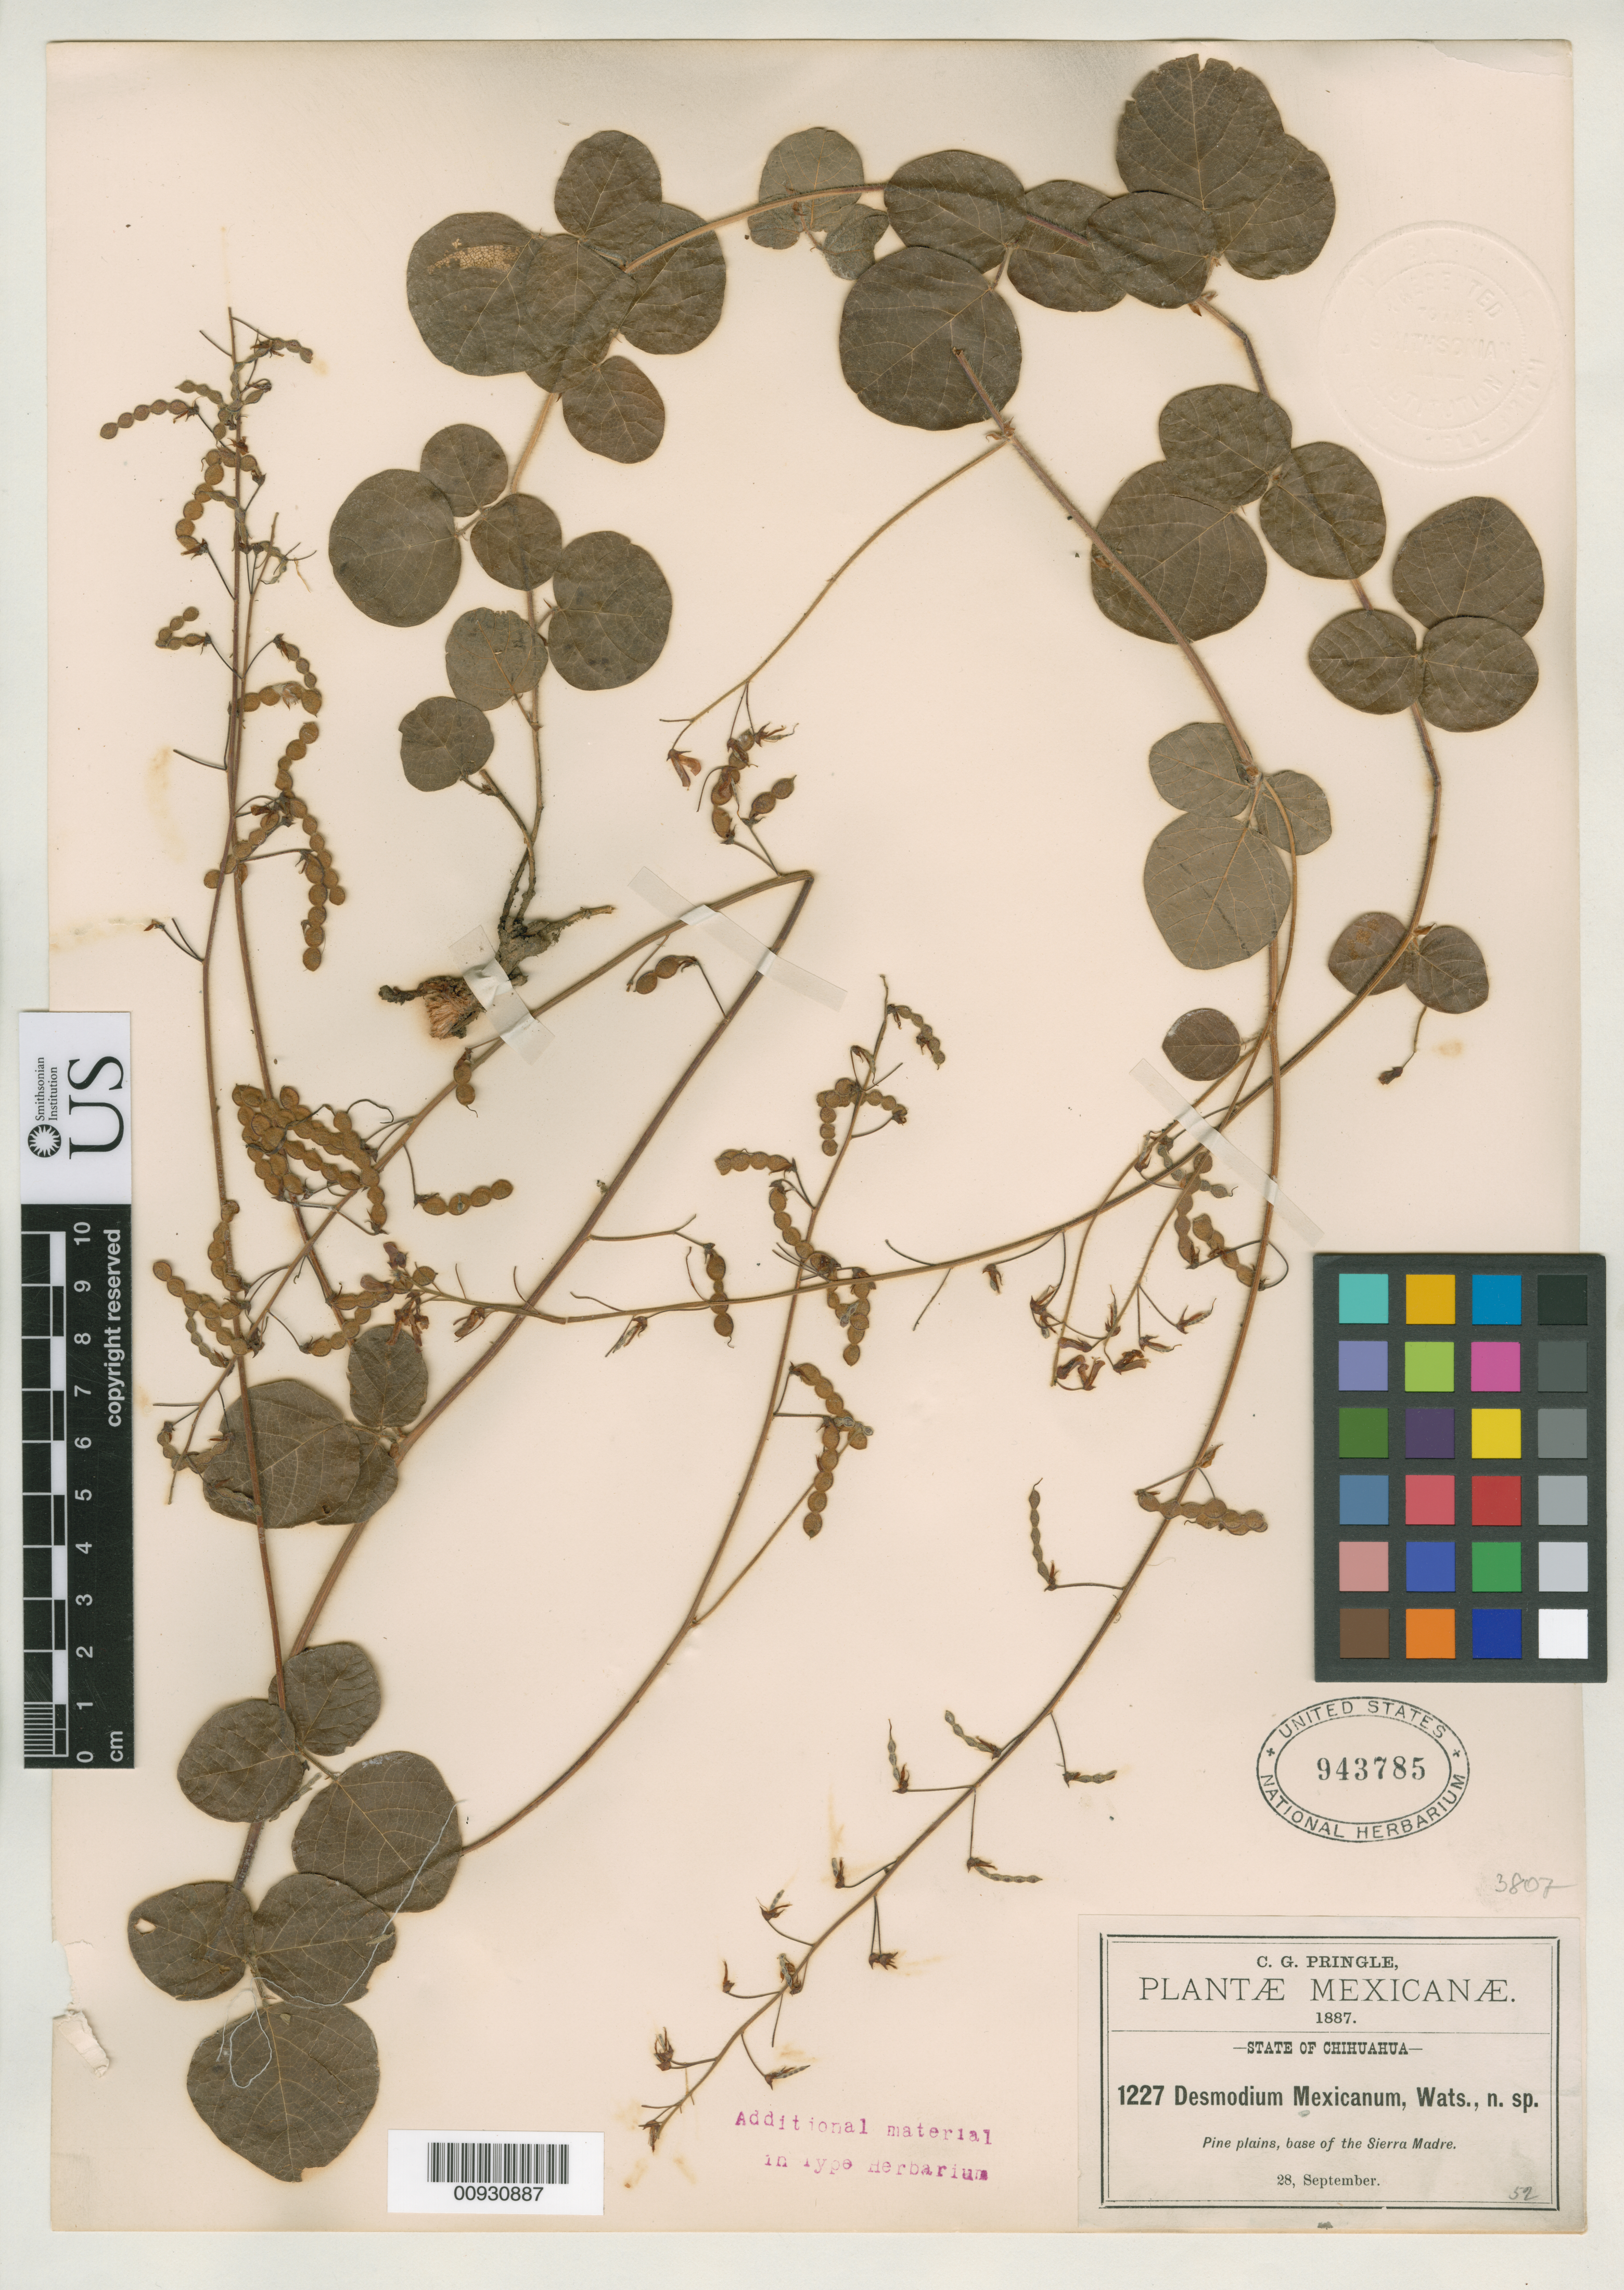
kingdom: Plantae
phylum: Tracheophyta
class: Magnoliopsida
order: Fabales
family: Fabaceae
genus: Desmodium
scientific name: Desmodium mexicanum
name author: S. Watson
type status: Isotype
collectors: C. G. Pringle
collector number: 1227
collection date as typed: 28 Sep 1887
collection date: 1887-09-28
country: Mexico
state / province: Chihuahua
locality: Base of Sierra Madre.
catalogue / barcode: US 943785